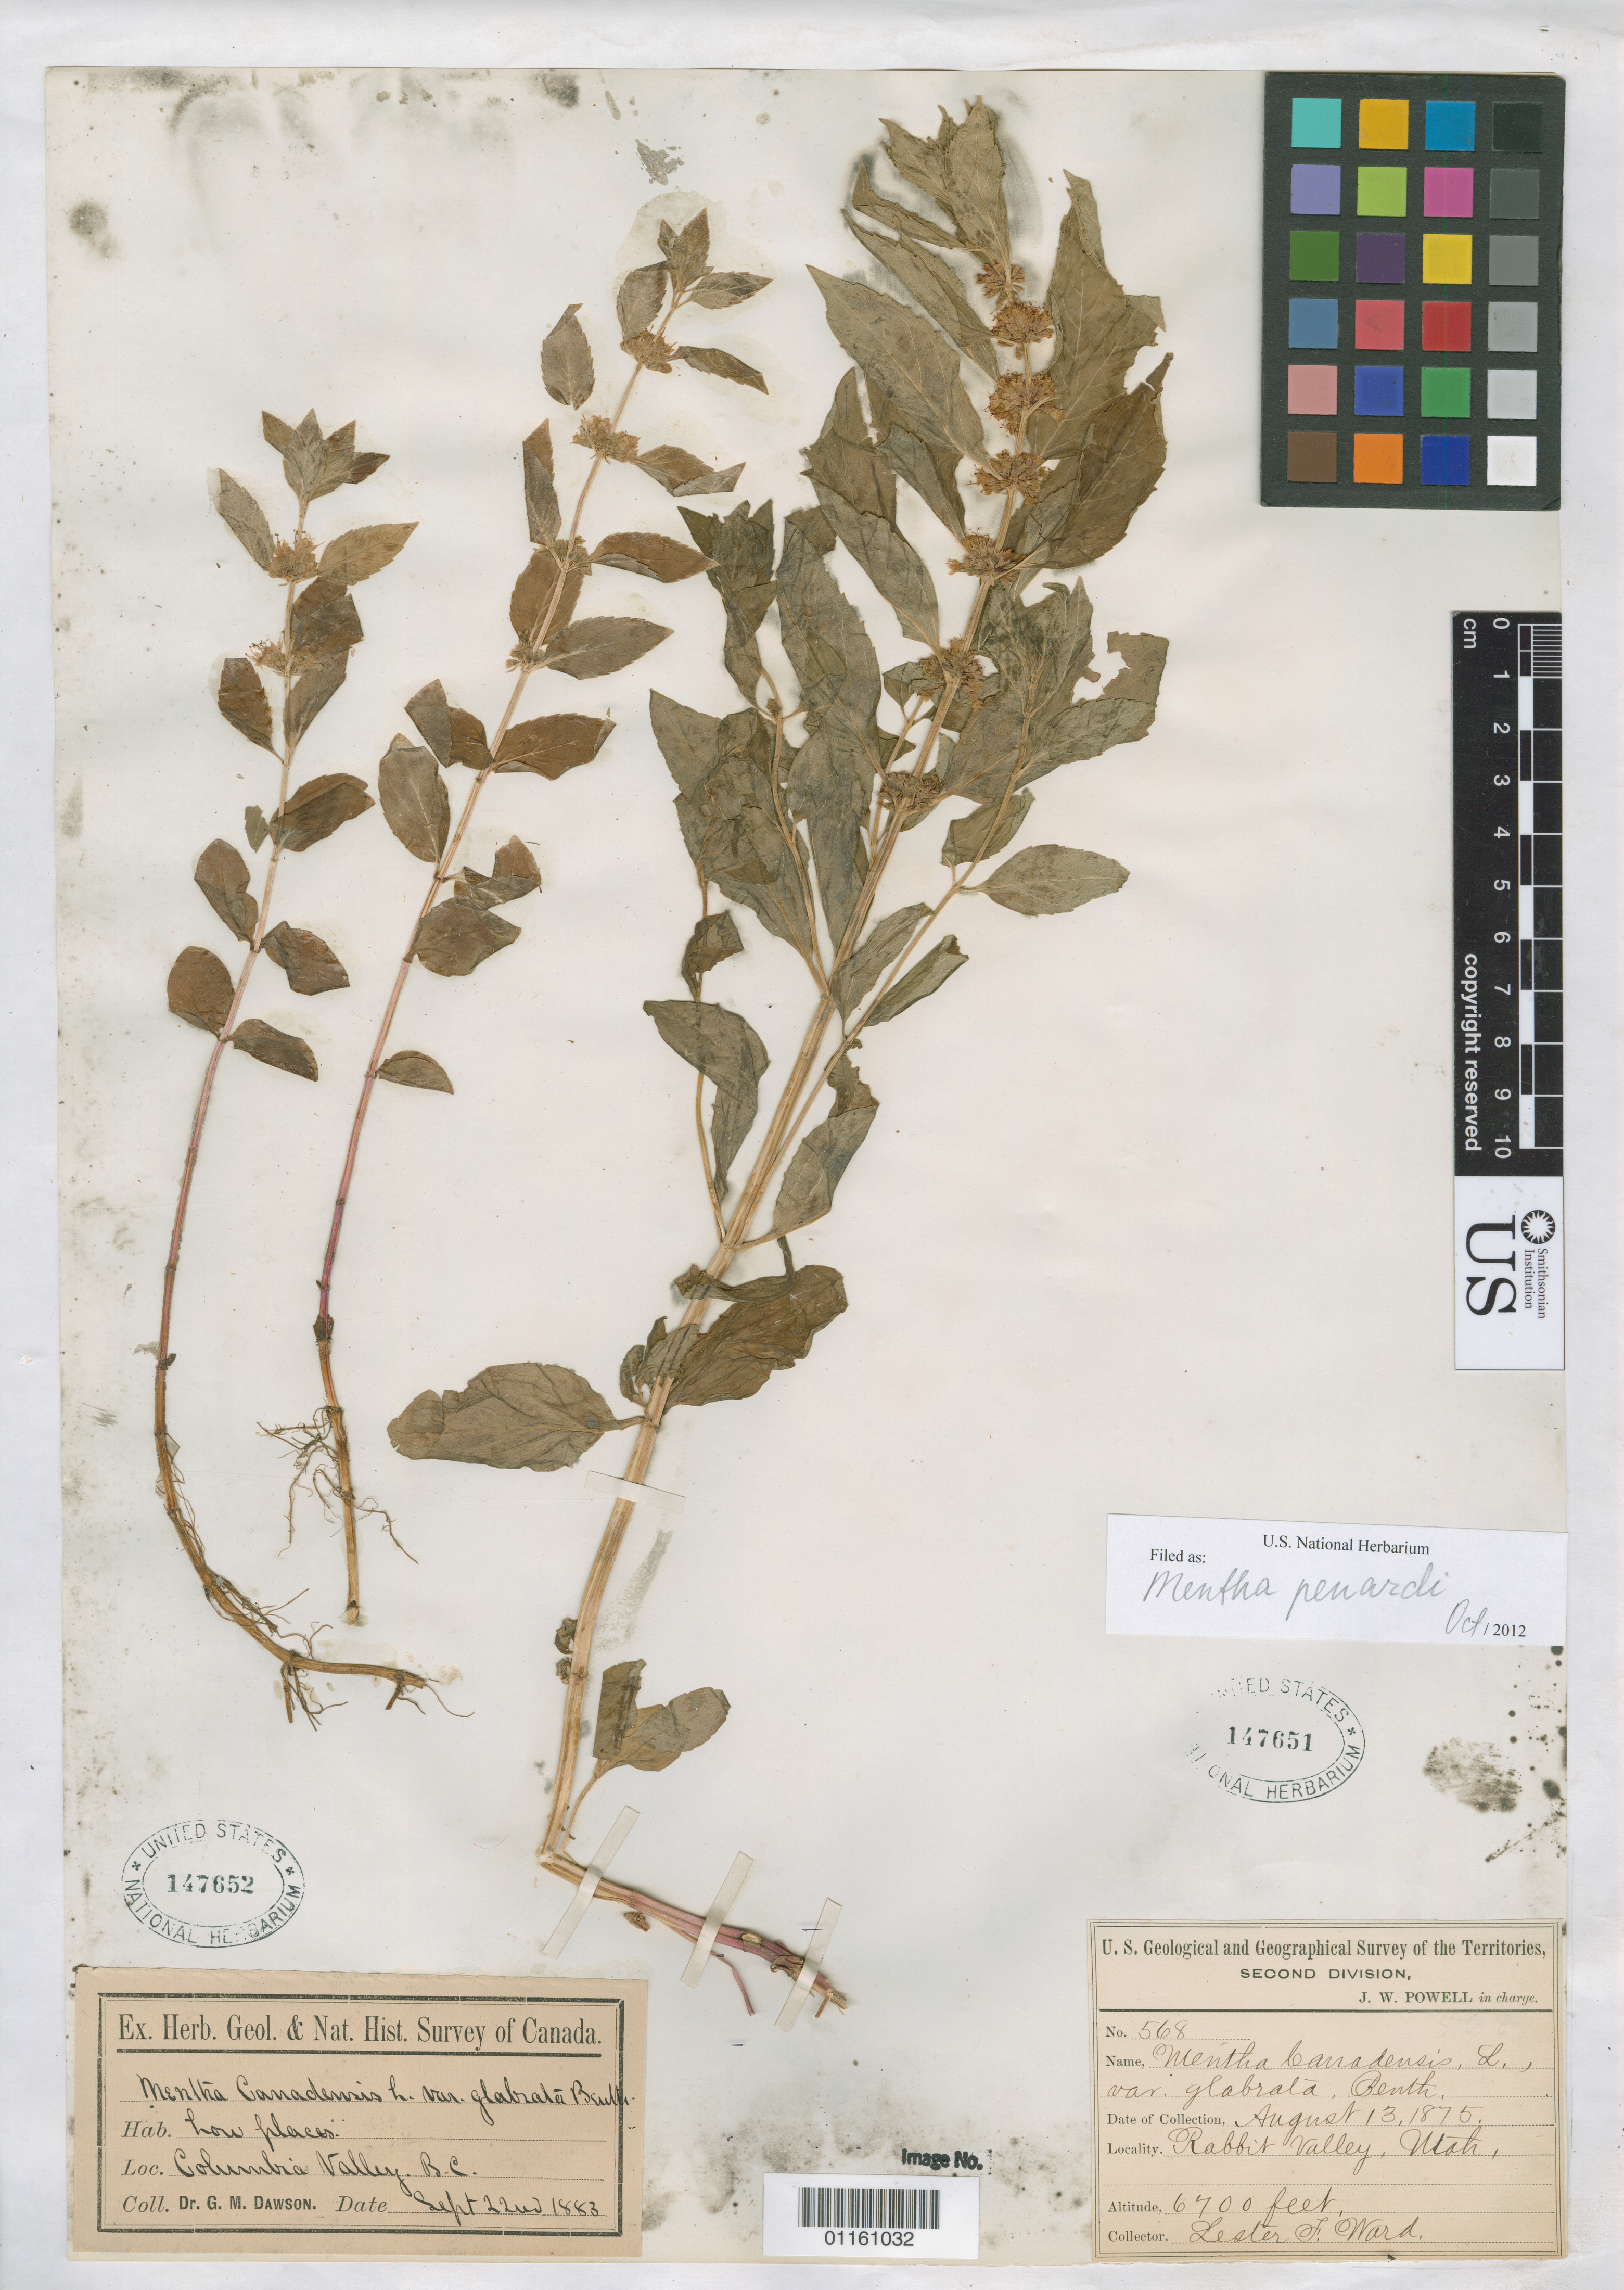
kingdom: Plantae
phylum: Tracheophyta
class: Magnoliopsida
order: Lamiales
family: Lamiaceae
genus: Mentha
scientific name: Mentha penardii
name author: (Briq.) Rydb.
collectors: G. M. Dawson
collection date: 1883-09-22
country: Canada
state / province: British Columbia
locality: Columbia Valley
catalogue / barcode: US 147652